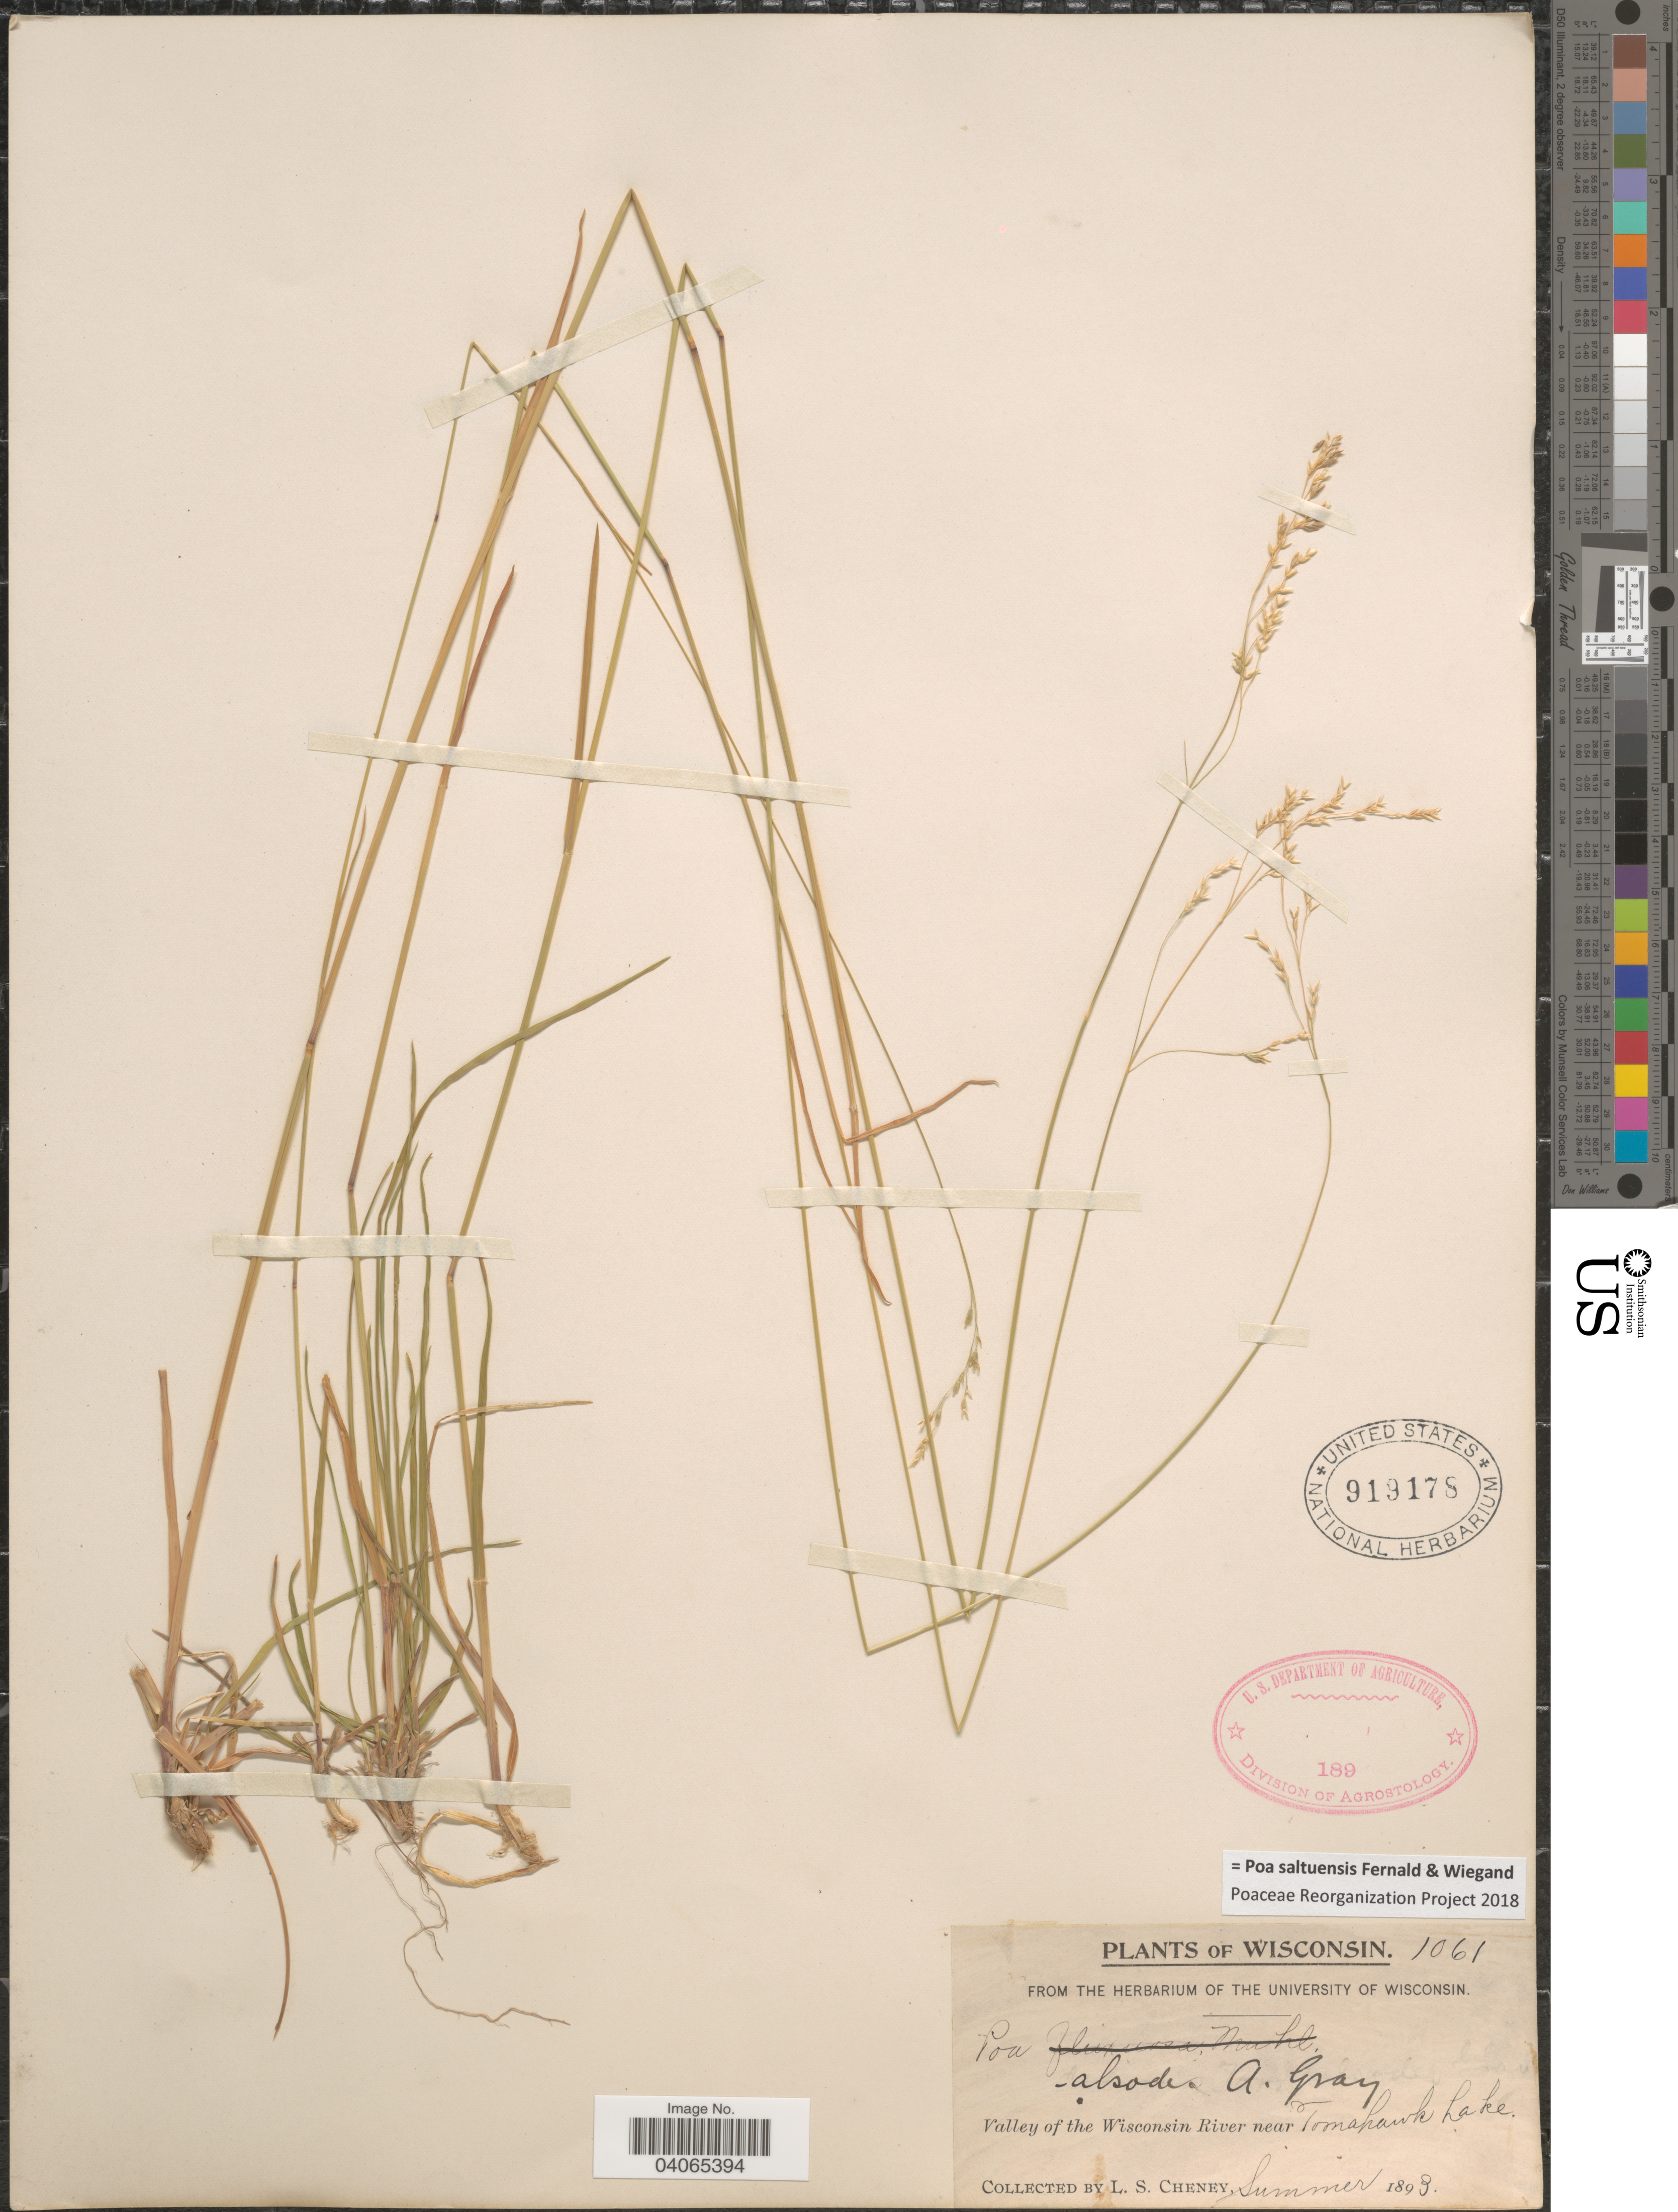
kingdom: Plantae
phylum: Tracheophyta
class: Liliopsida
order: Poales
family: Poaceae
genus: Poa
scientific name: Poa saltuensis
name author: Fernald & Wiegand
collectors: L. Cheney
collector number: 1061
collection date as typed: Summer 1893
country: United States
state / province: Wisconsin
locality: Valley of the Wisconsin River near Tomahawk Lake.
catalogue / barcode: US 919178